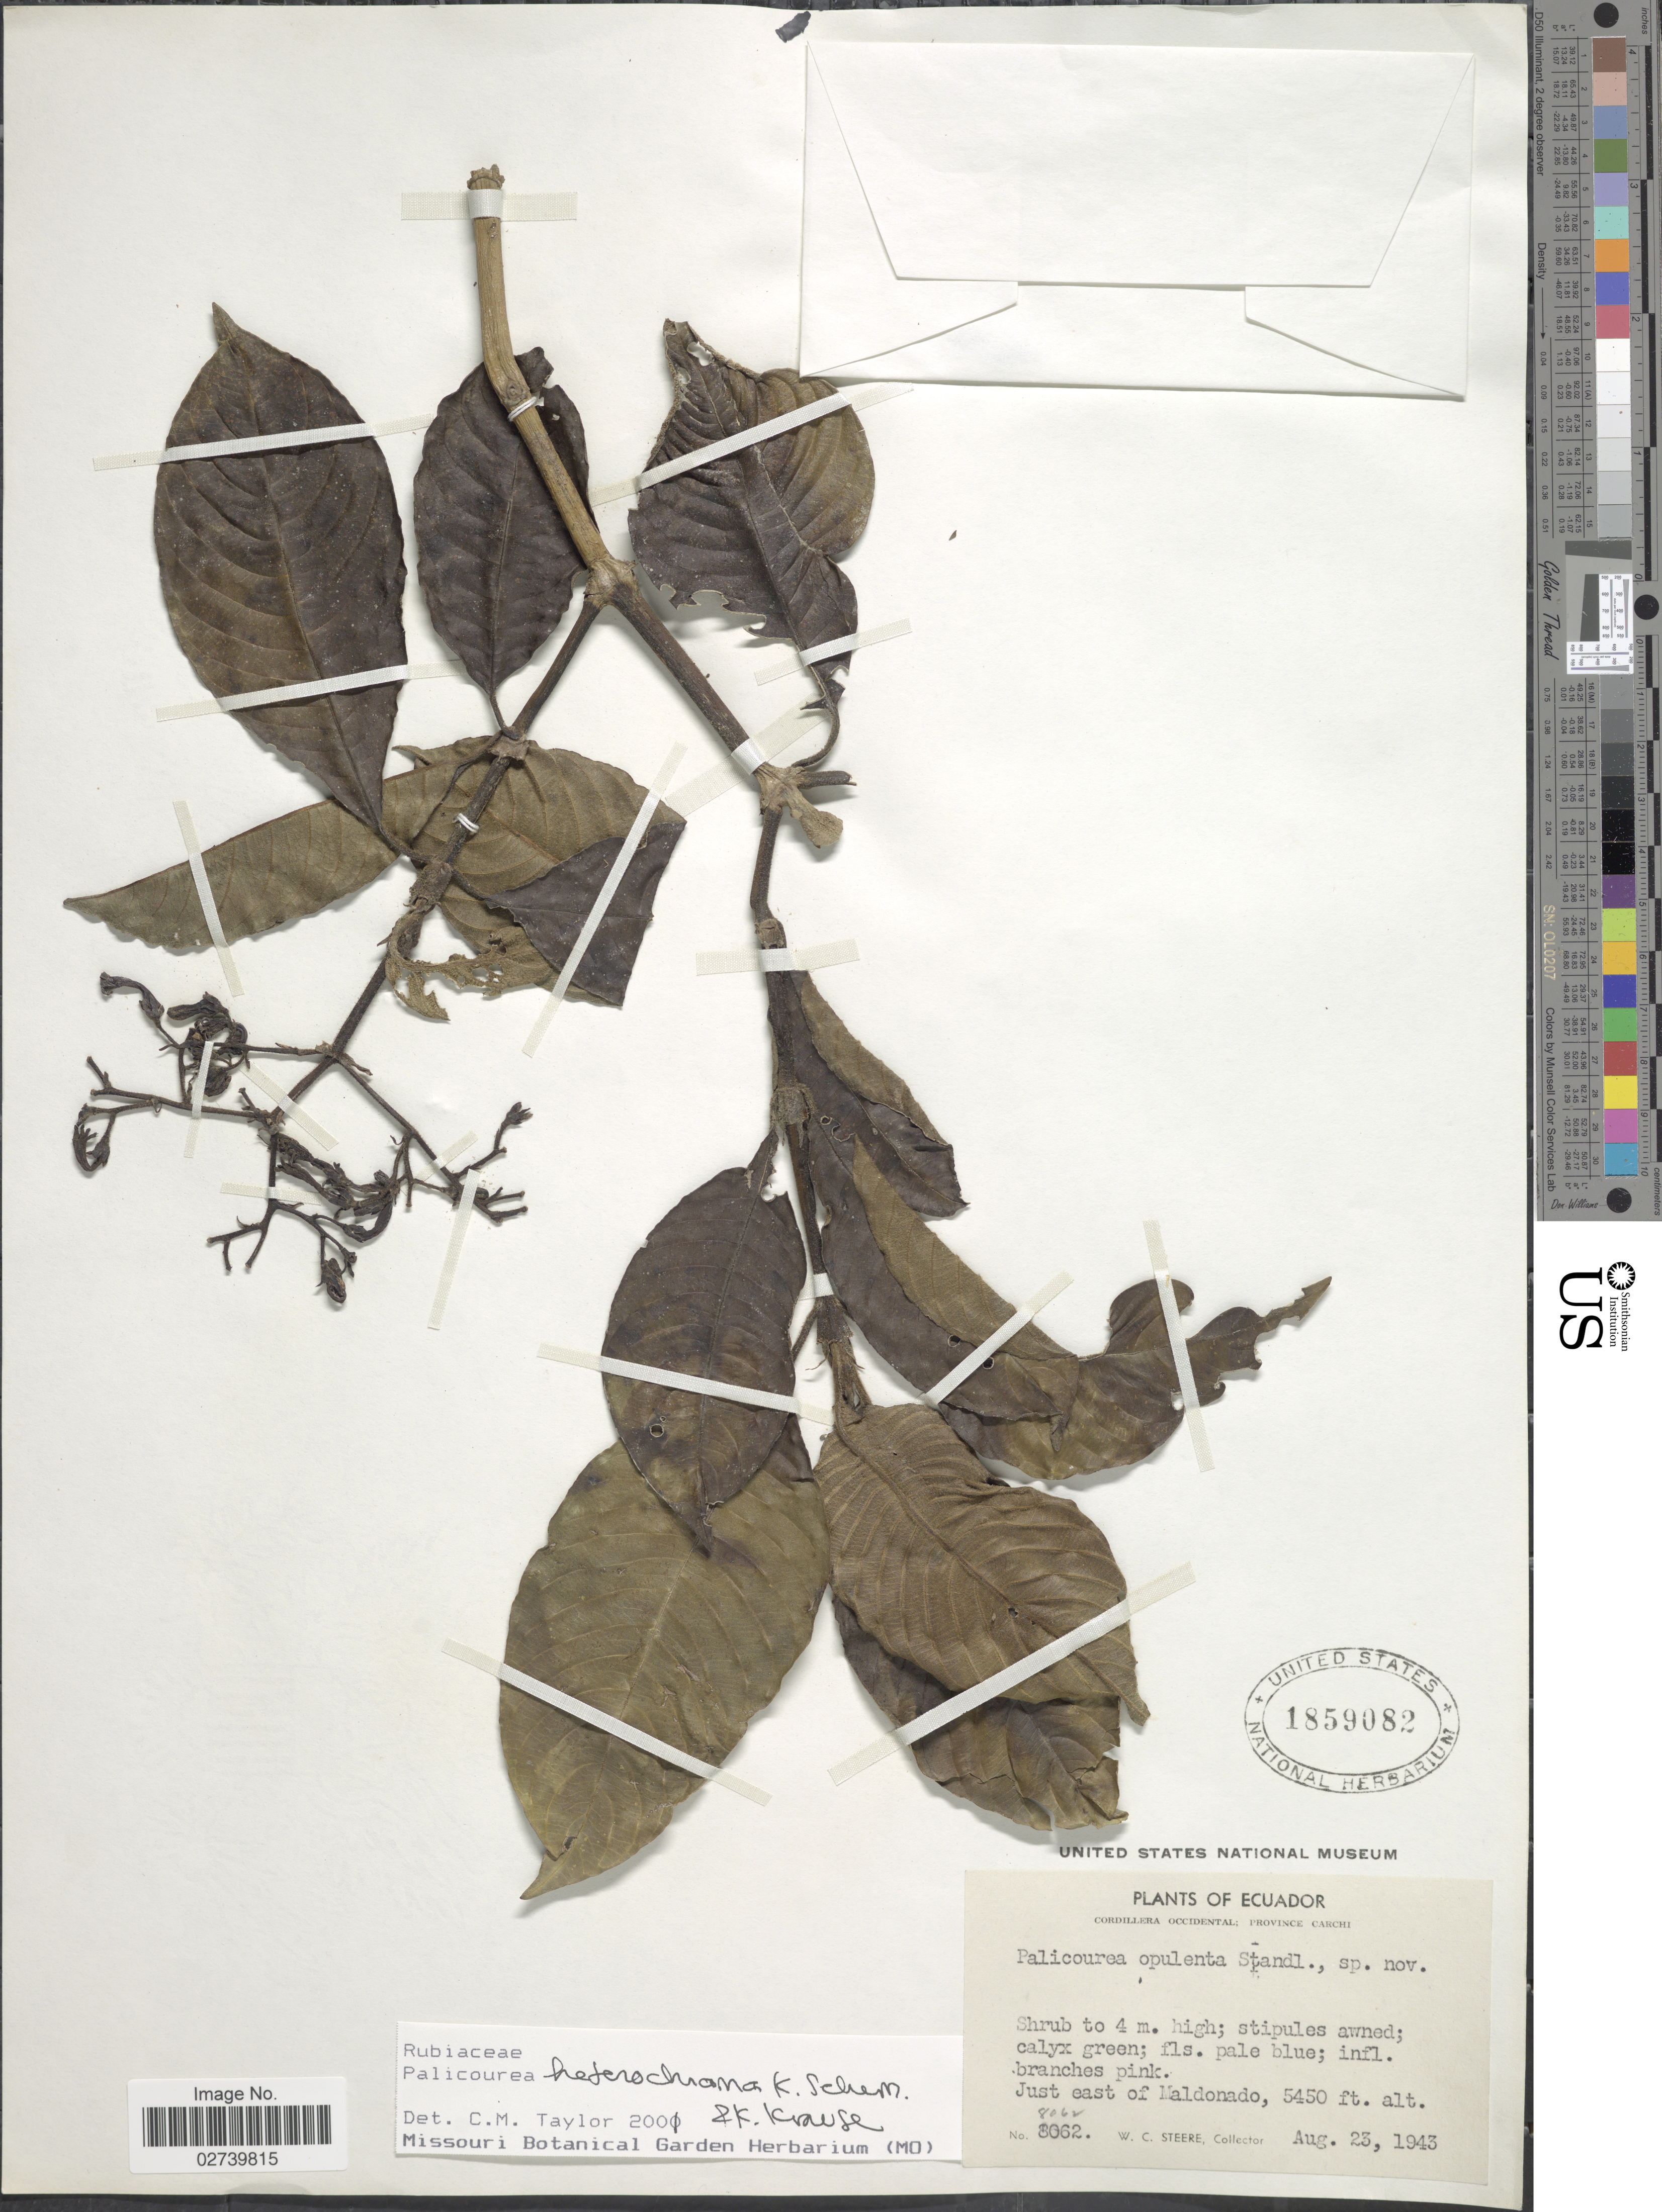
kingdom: Plantae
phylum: Tracheophyta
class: Magnoliopsida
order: Gentianales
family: Rubiaceae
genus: Palicourea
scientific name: Palicourea heterochroma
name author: K. Schum. & K. Krause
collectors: W. C. Steere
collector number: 8062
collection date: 1943-08-23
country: Ecuador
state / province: Carchi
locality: Cordillera Occidental. Just east of Maldonado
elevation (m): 1661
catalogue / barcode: US 1859082